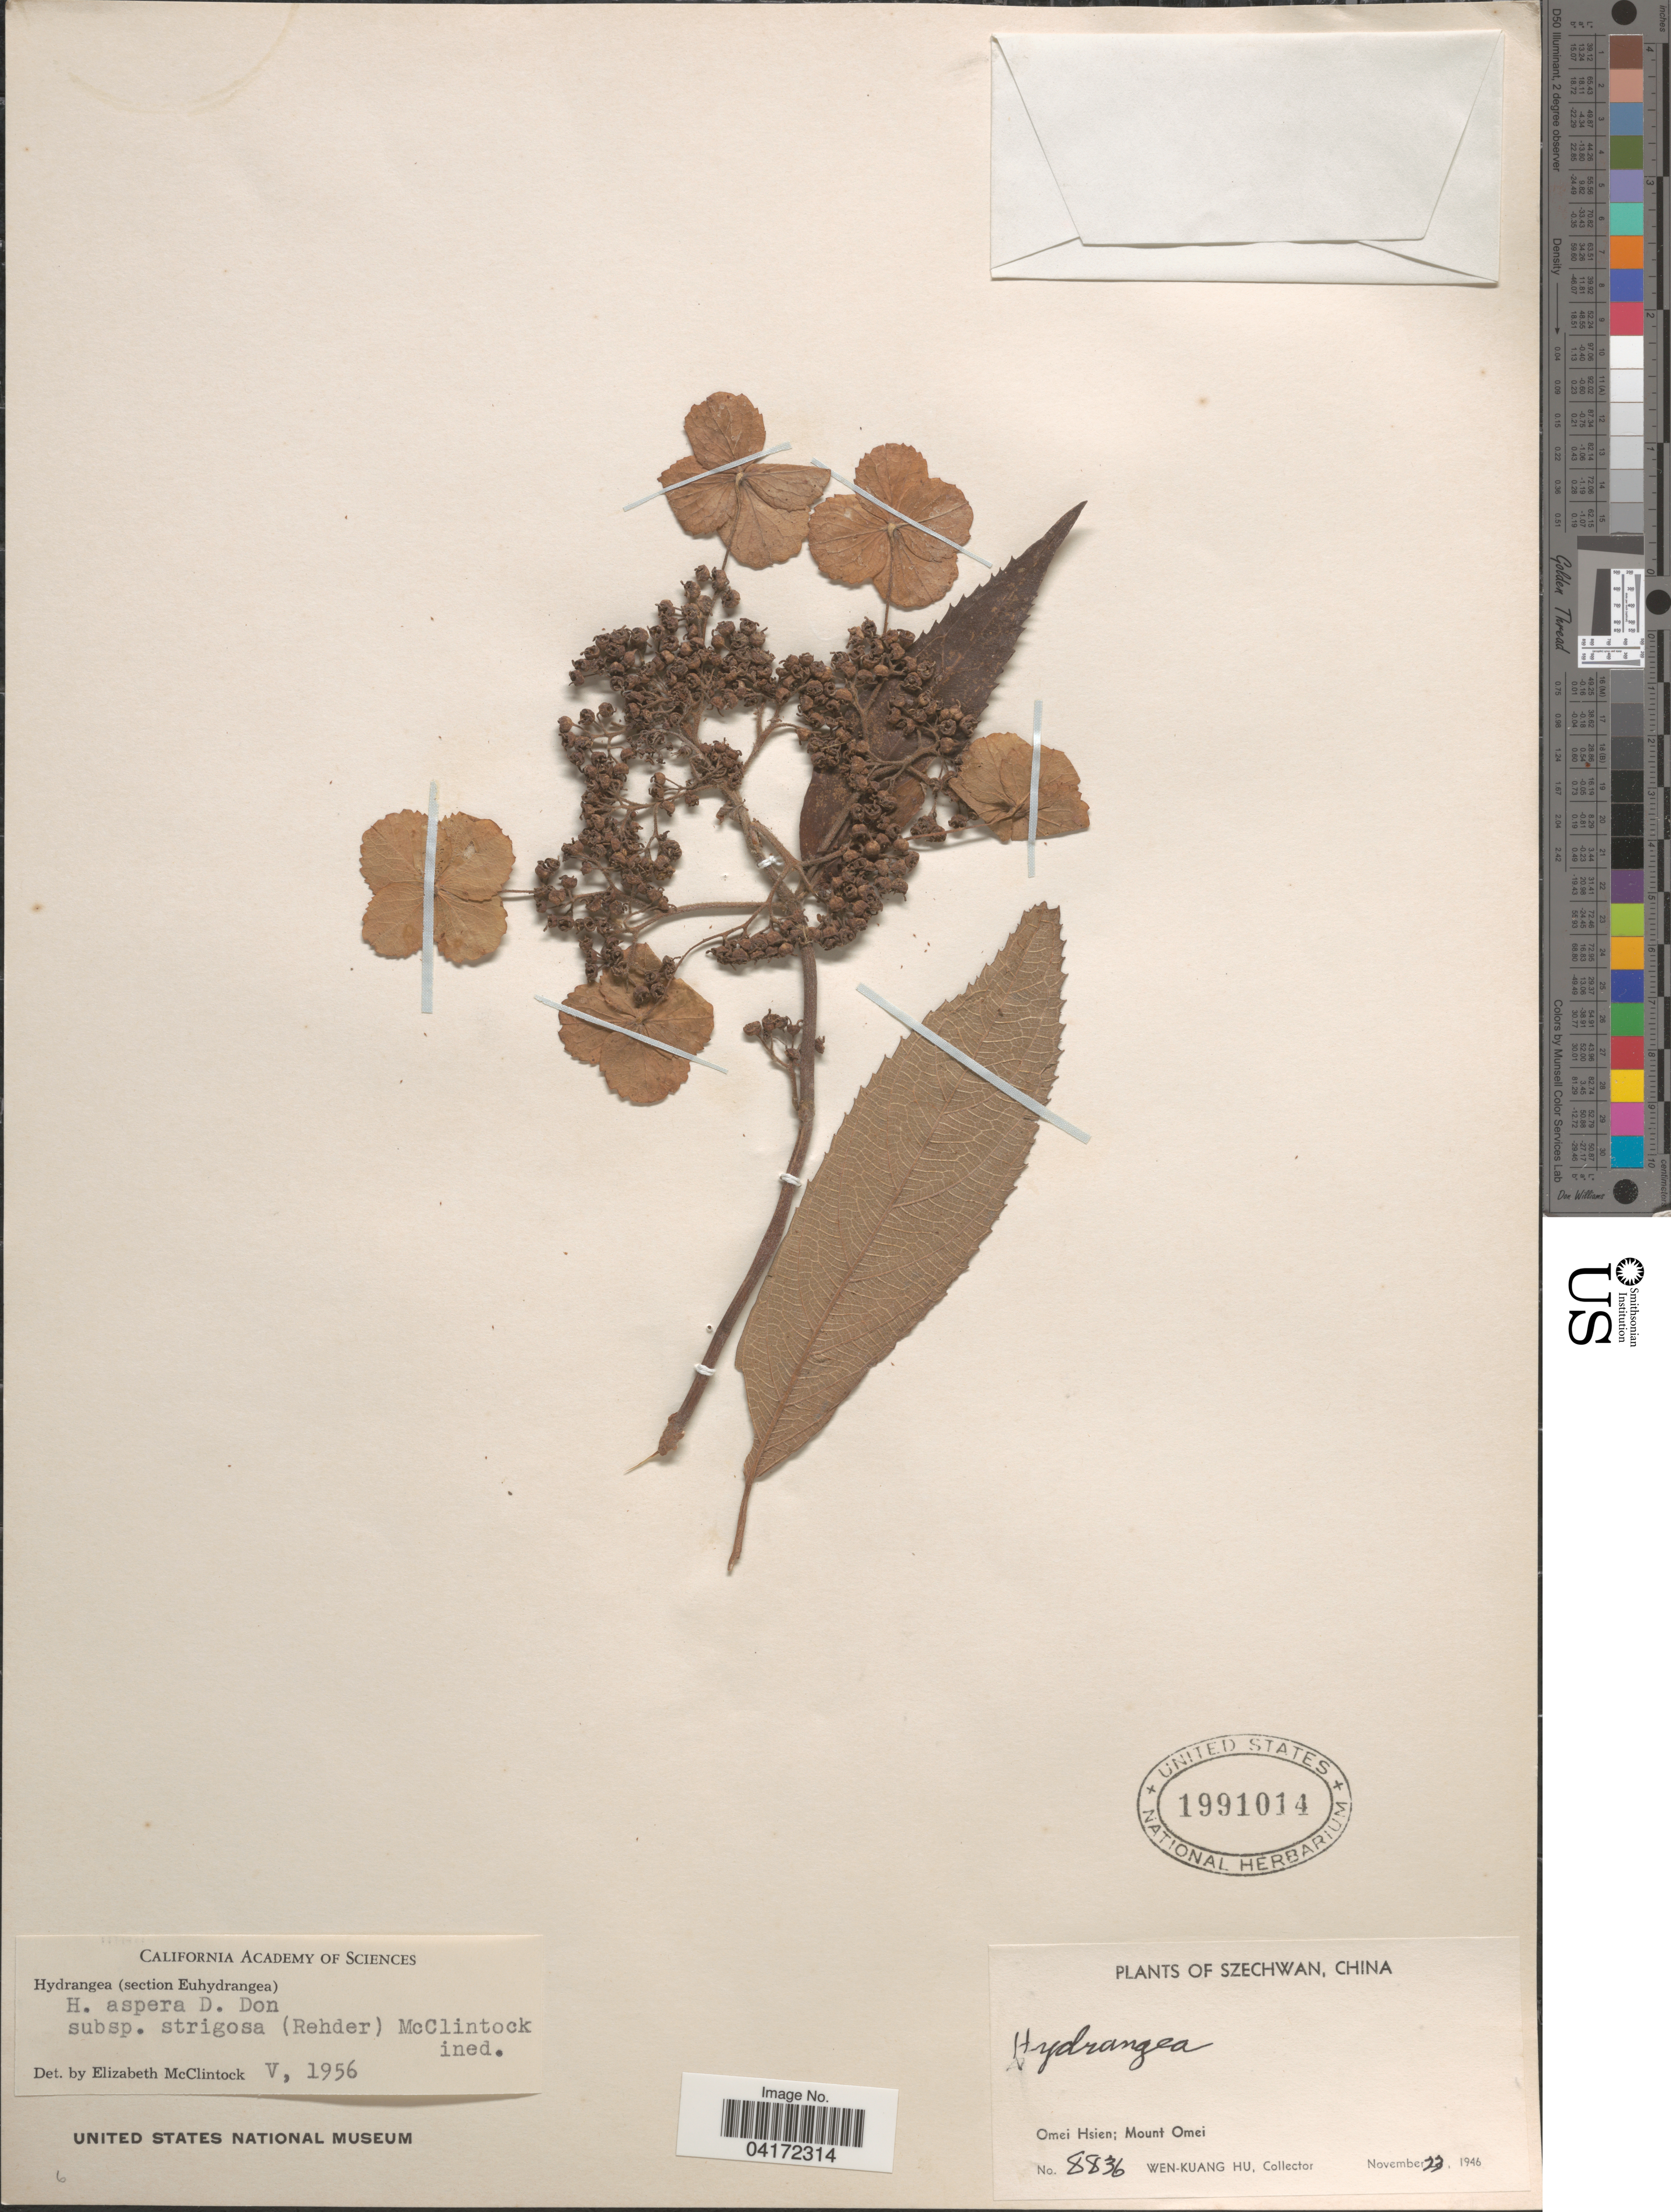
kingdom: Plantae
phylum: Tracheophyta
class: Magnoliopsida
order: Cornales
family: Hydrangeaceae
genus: Hydrangea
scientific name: Hydrangea aspera subsp. strigosa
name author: (Rehder) E. M. McClint.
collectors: W. K. Hu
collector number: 8836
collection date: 1946-11-23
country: China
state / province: Sichuan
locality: Szechwan. Omei Hsien; Mount Omei.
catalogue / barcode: US 1991014